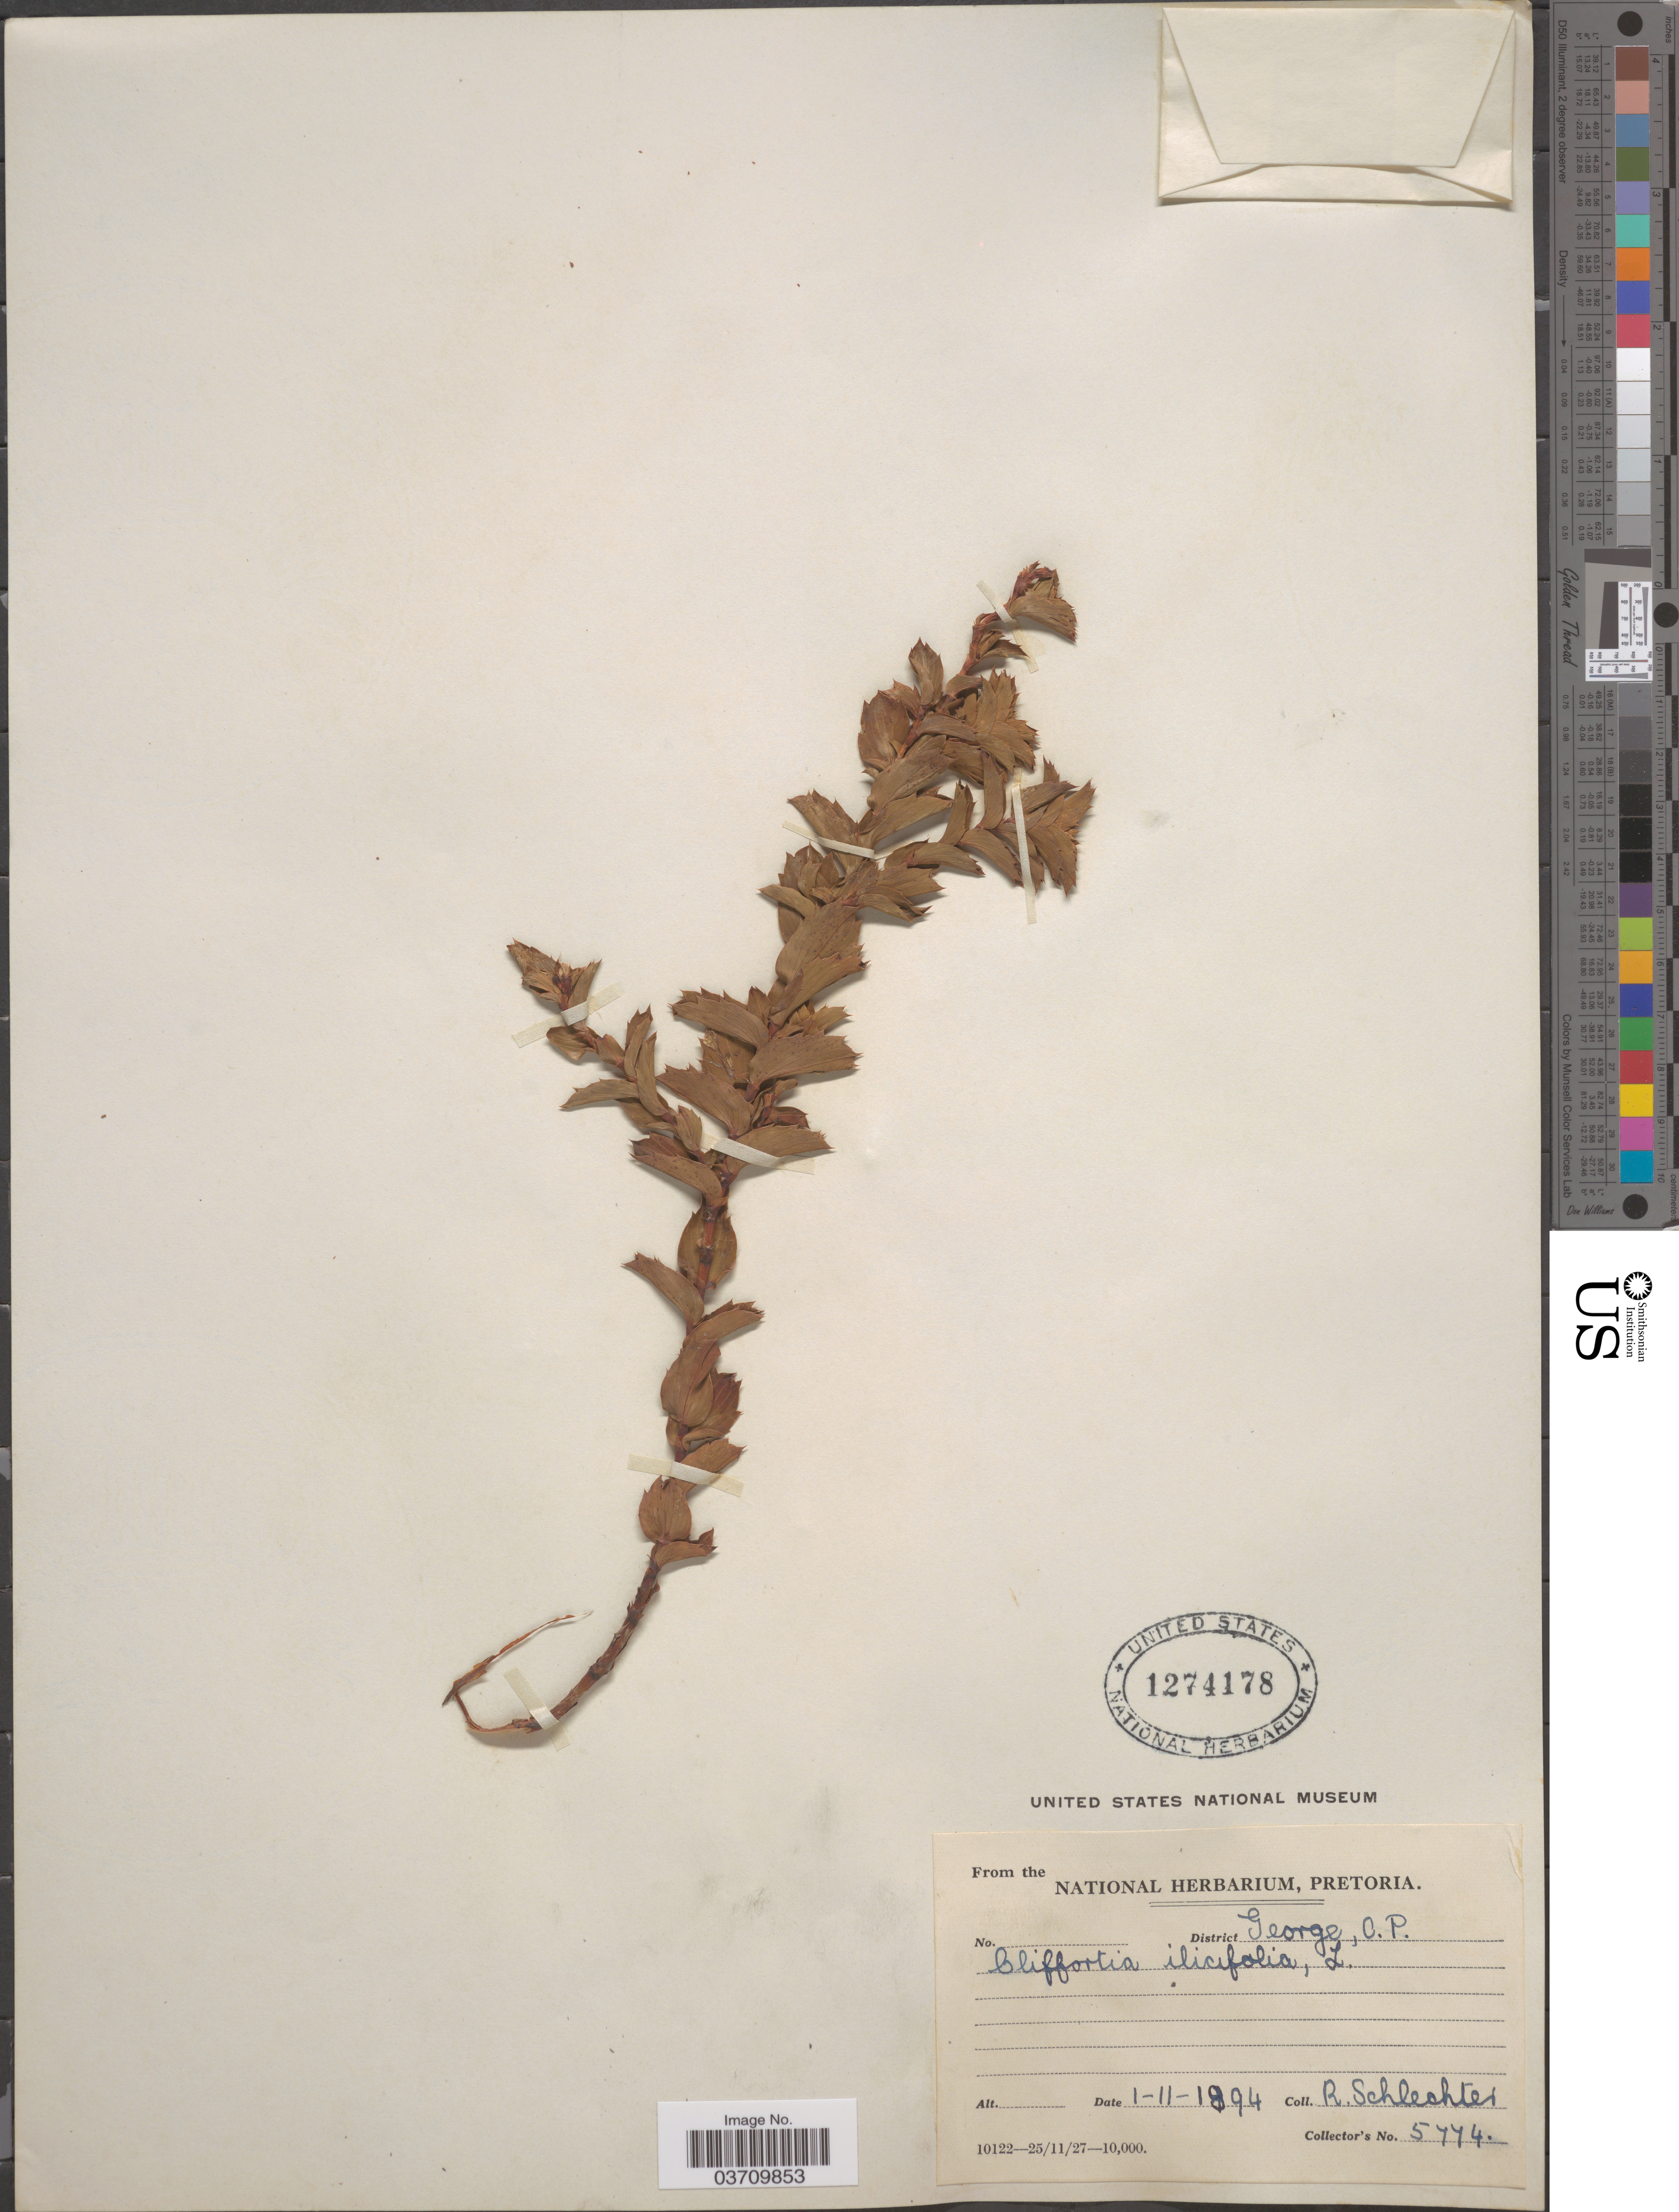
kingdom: Plantae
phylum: Tracheophyta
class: Magnoliopsida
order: Rosales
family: Rosaceae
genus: Cliffortia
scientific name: Cliffortia ilicifolia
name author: L.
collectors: F. R. R. Schlechter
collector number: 5774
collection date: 1894-11-01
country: South Africa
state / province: Western Cape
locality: District George, C. P.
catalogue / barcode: US 1274178